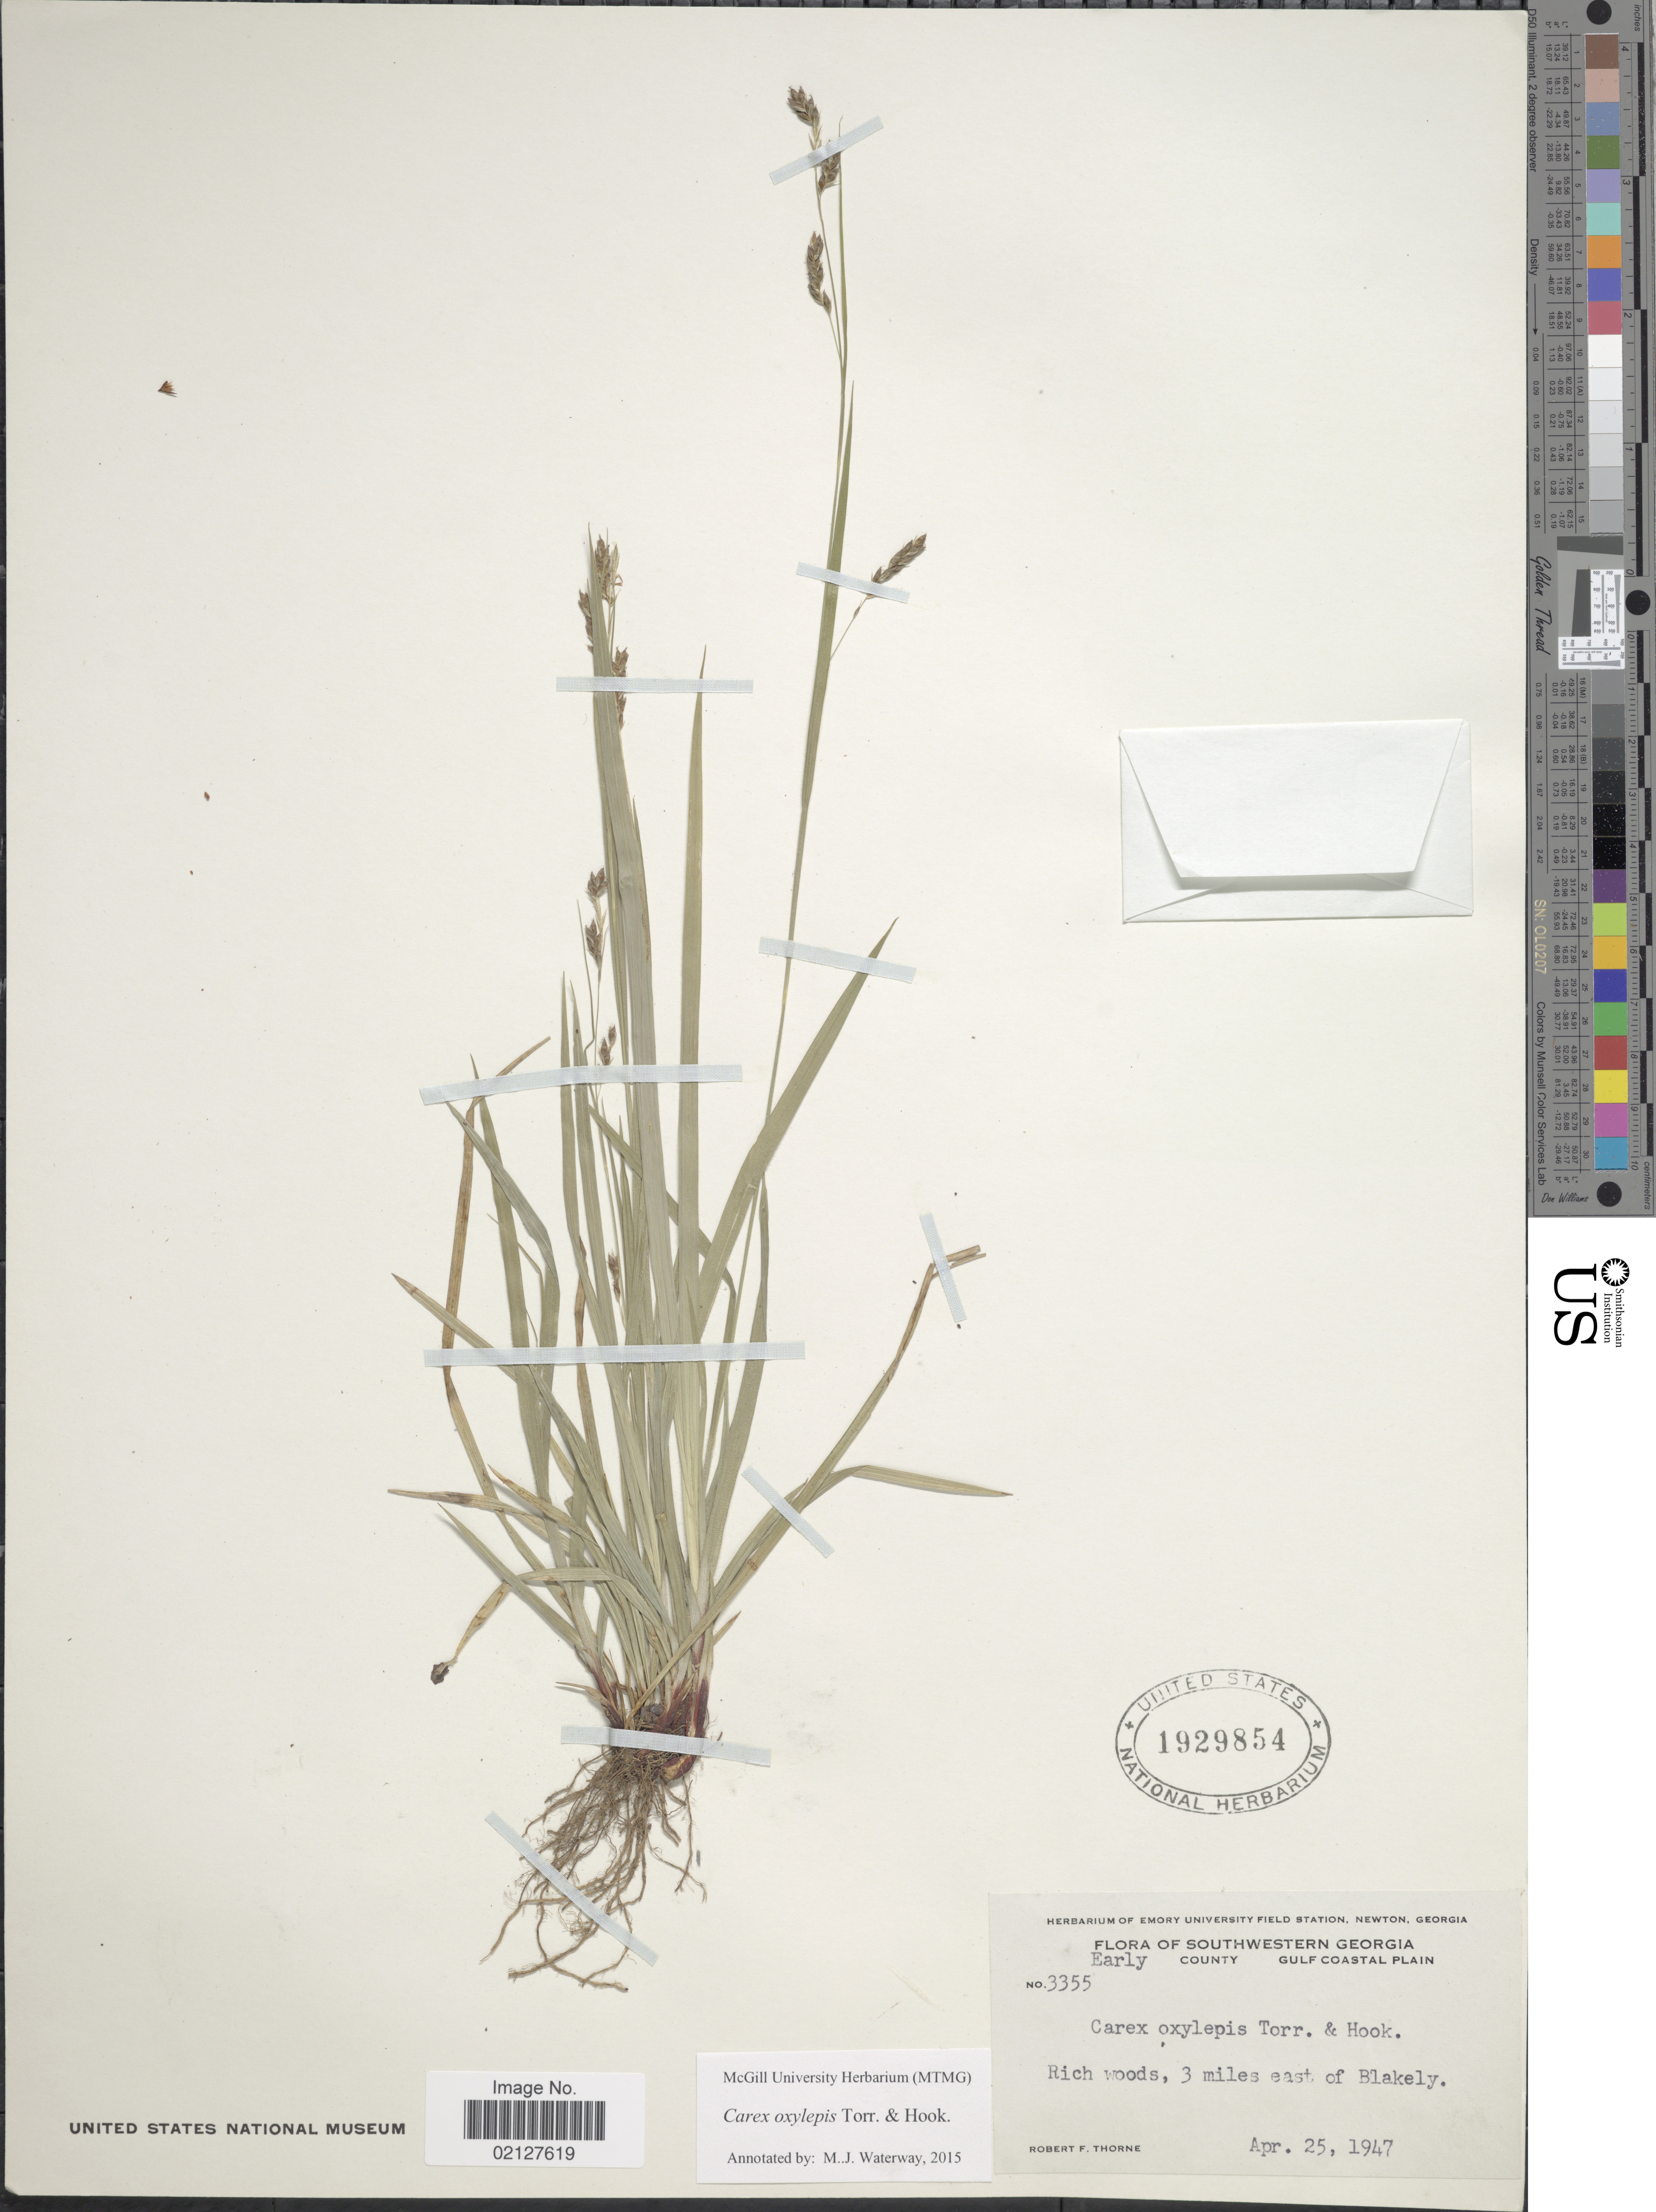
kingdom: Plantae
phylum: Tracheophyta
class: Liliopsida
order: Poales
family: Cyperaceae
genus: Carex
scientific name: Carex oxylepis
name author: Torr. & Hook.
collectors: R. F. Thorne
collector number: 3355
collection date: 1947-04-25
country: United States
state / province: Georgia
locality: Southwestern Georgia. Early County. Gulf Coastal Plain. 3 miles east of Blakely.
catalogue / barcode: US 1929854